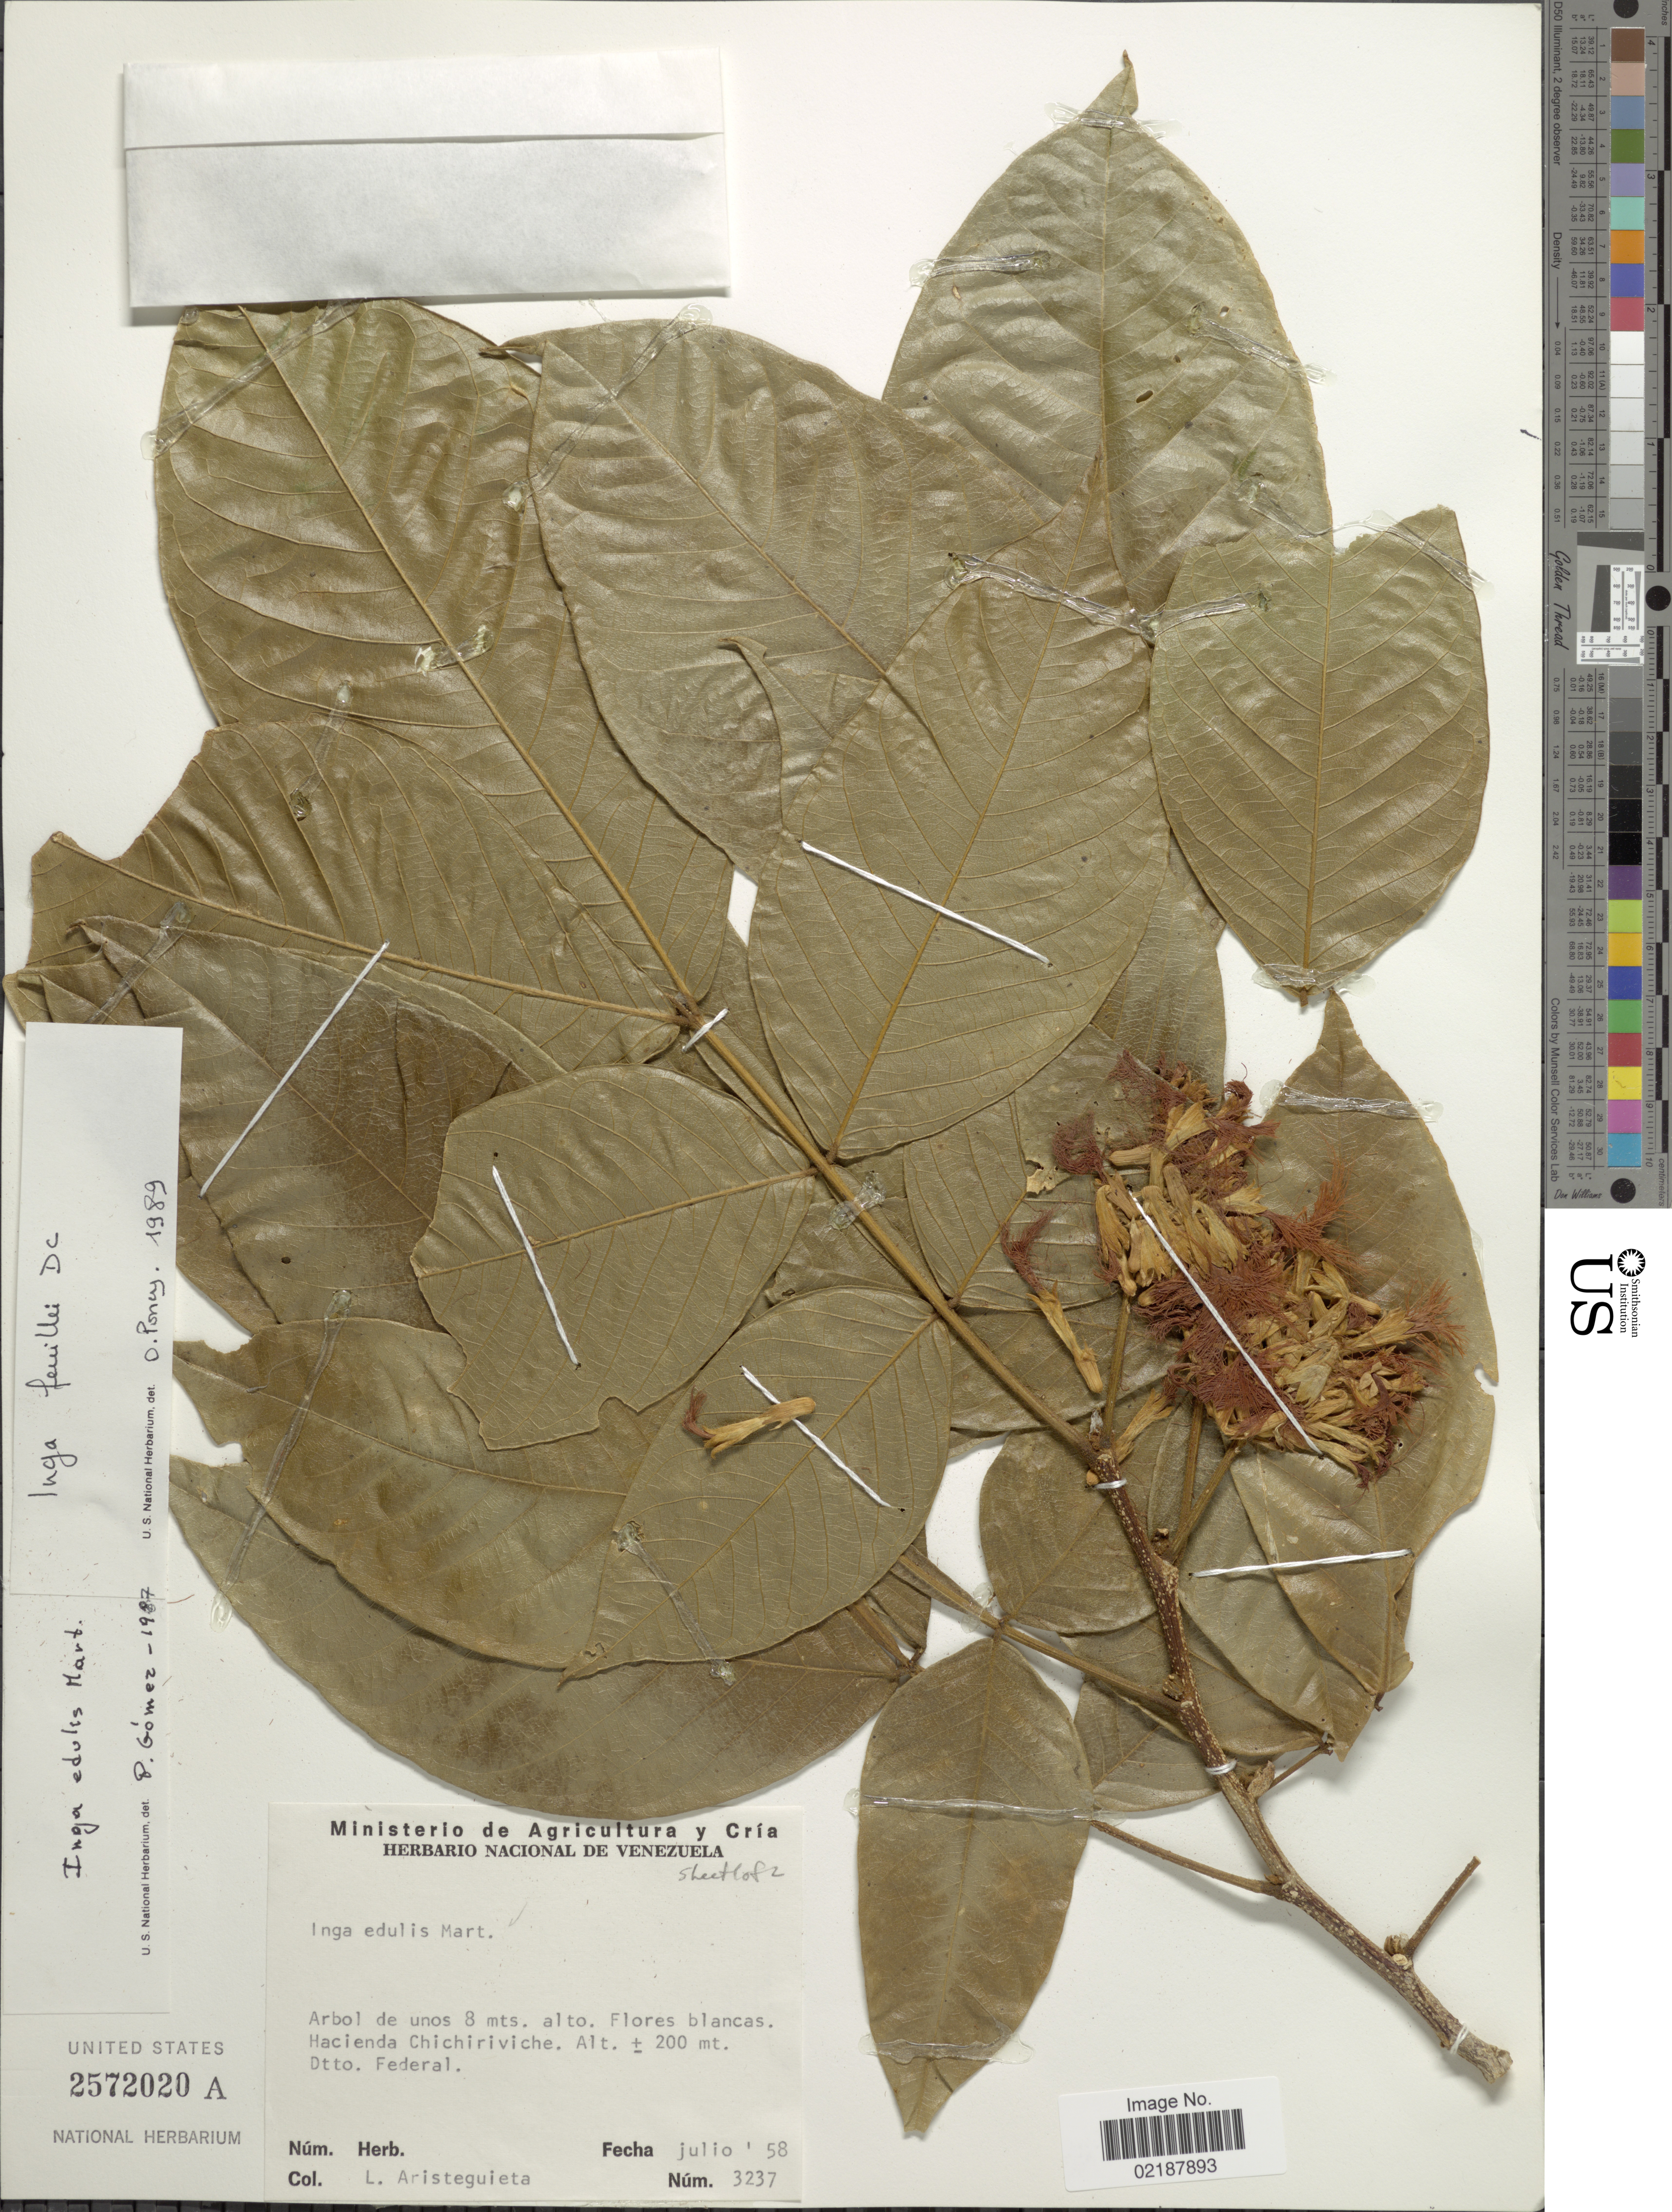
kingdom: Plantae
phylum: Tracheophyta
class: Magnoliopsida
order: Fabales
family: Fabaceae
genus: Inga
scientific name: Inga feuillei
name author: DC.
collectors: L. Aristeguieta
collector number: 3237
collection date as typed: Transcribed d/m/y: /7/58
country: Venezuela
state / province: Distrito Federal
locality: Hacienda Chichiriviche, Dtto. Federal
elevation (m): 200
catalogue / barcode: US 2572020A